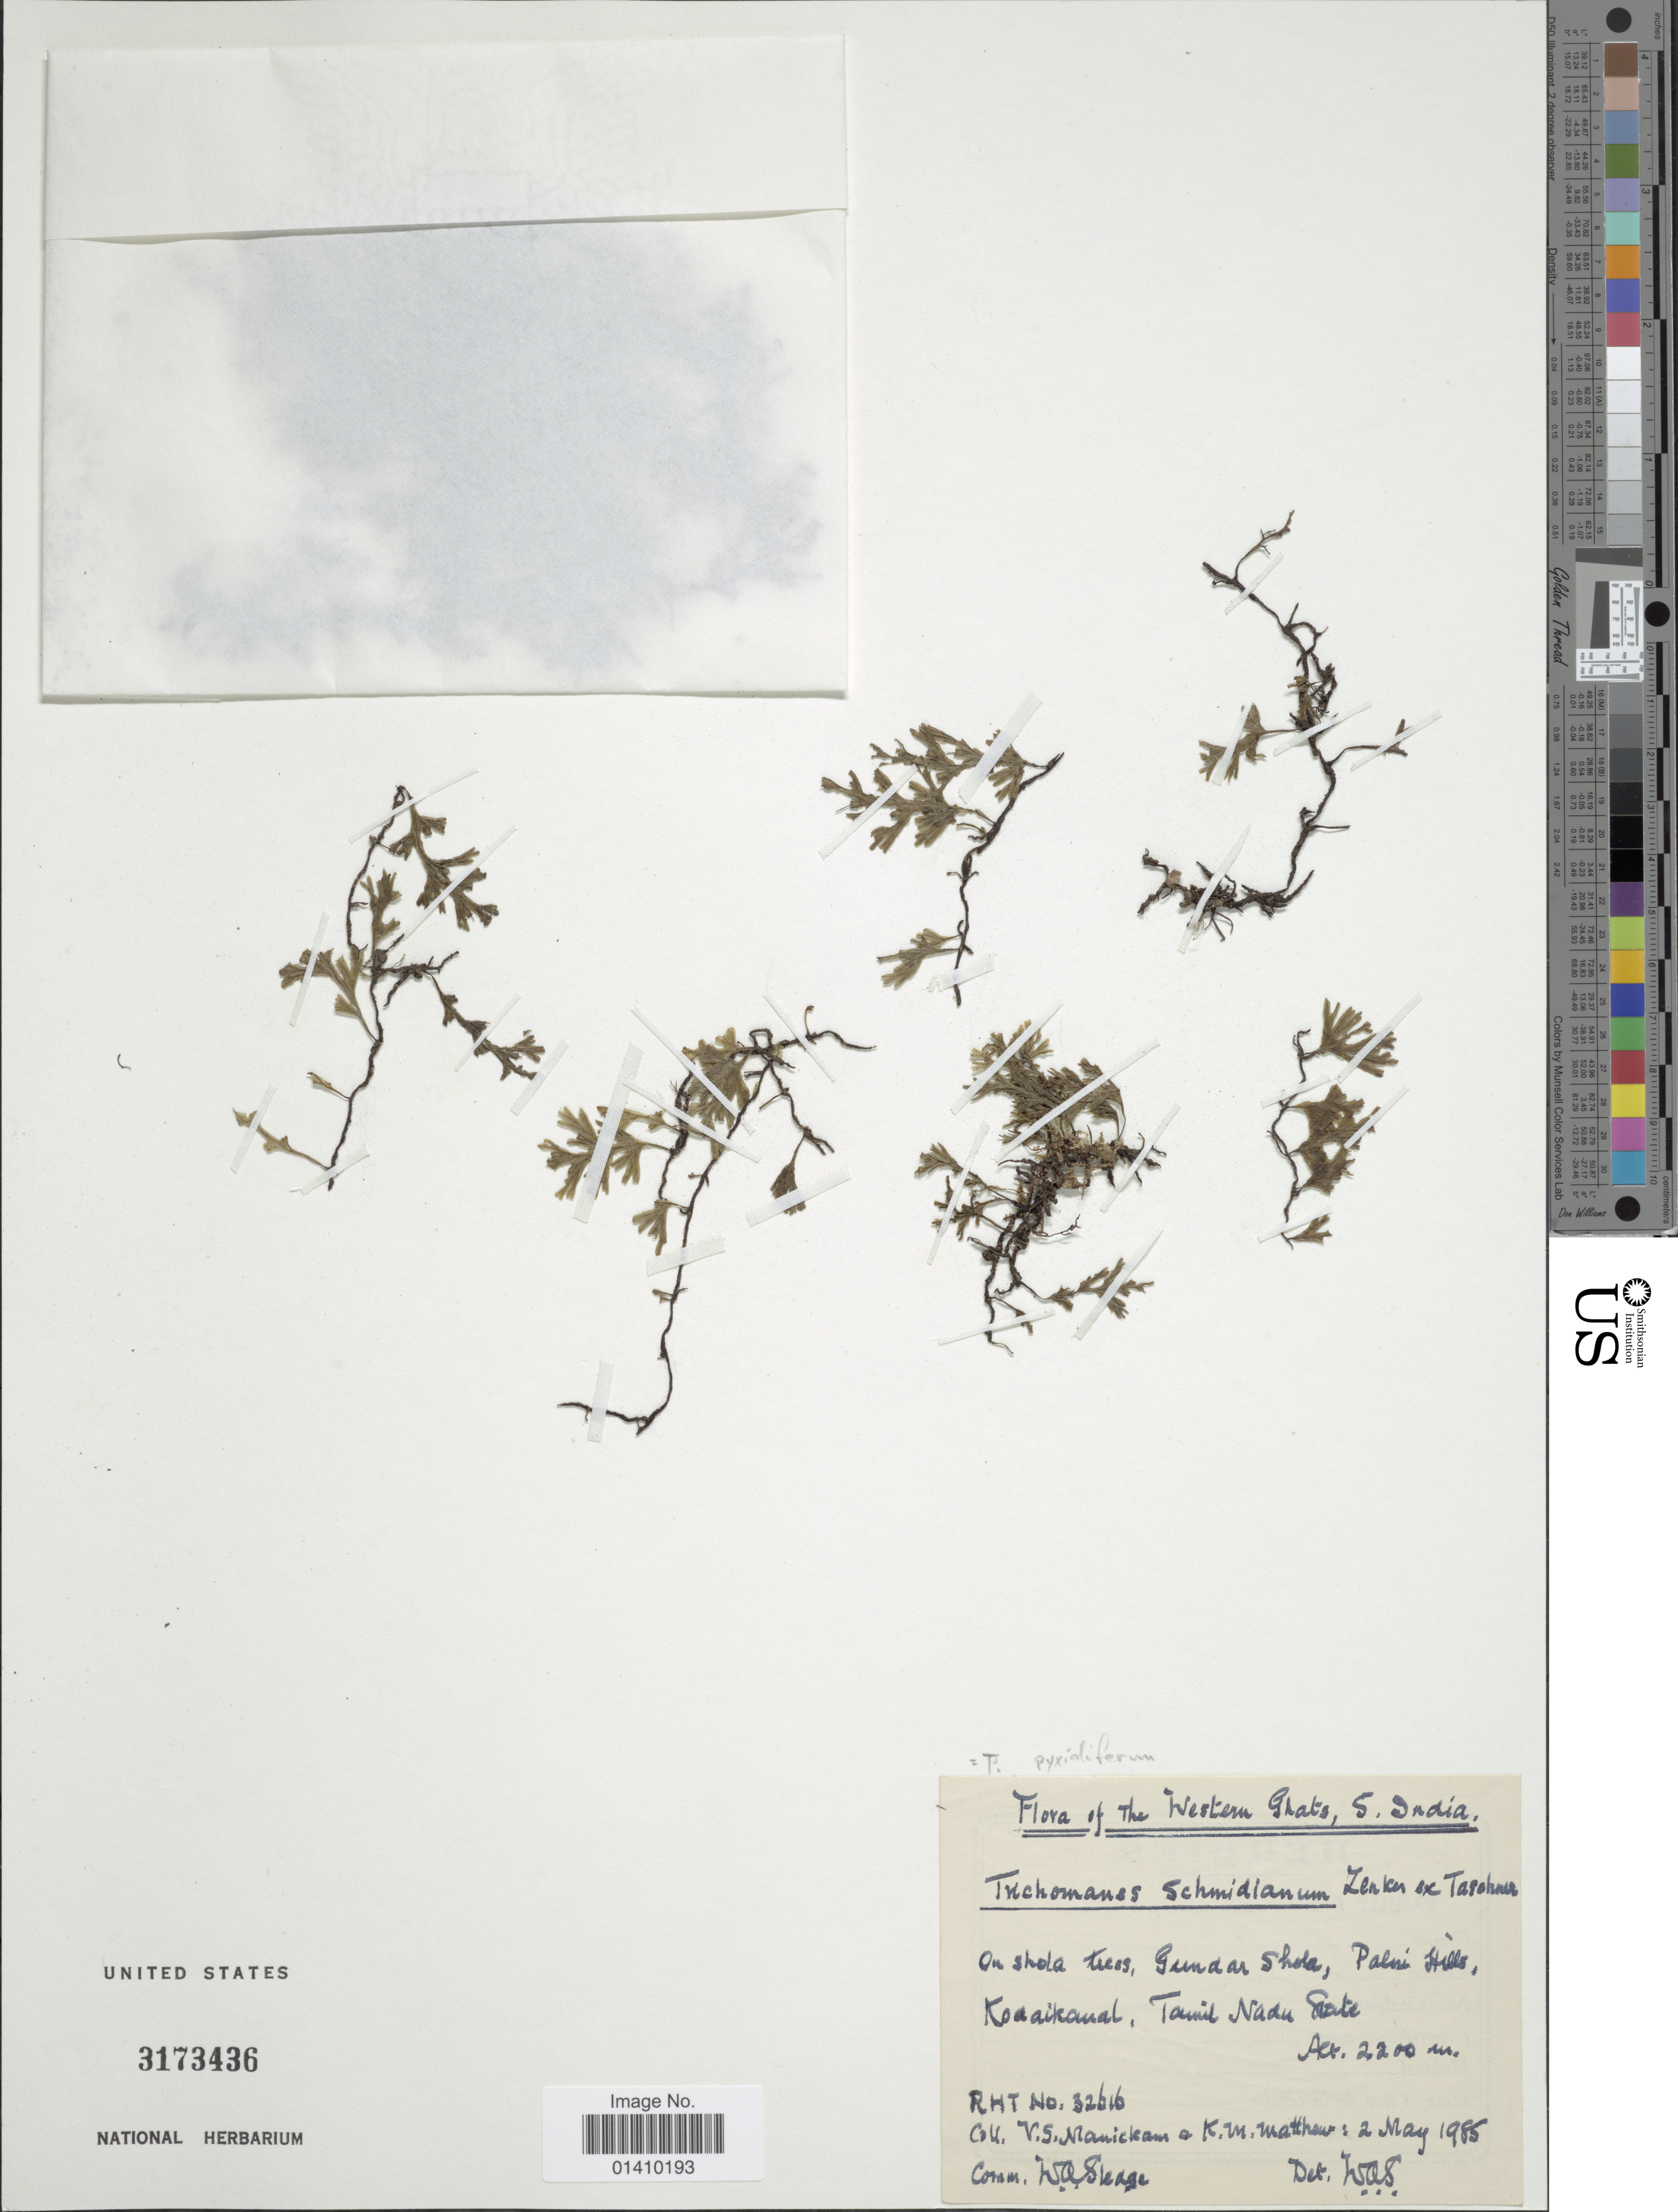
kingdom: Plantae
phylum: Tracheophyta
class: Polypodiopsida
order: Hymenophyllales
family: Hymenophyllaceae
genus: Polyphlebium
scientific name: Polyphlebium pyxidiferum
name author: (L.) Ebihara & Dubuisson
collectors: V. Nanickam & K. M. Matthew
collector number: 32616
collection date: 1985-05-02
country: India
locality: Western Ghats, On shola trees, Gunaar Shole, Palni Hills, Kodaikanal, Tamil Nadu State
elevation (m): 2200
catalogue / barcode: US 3173436